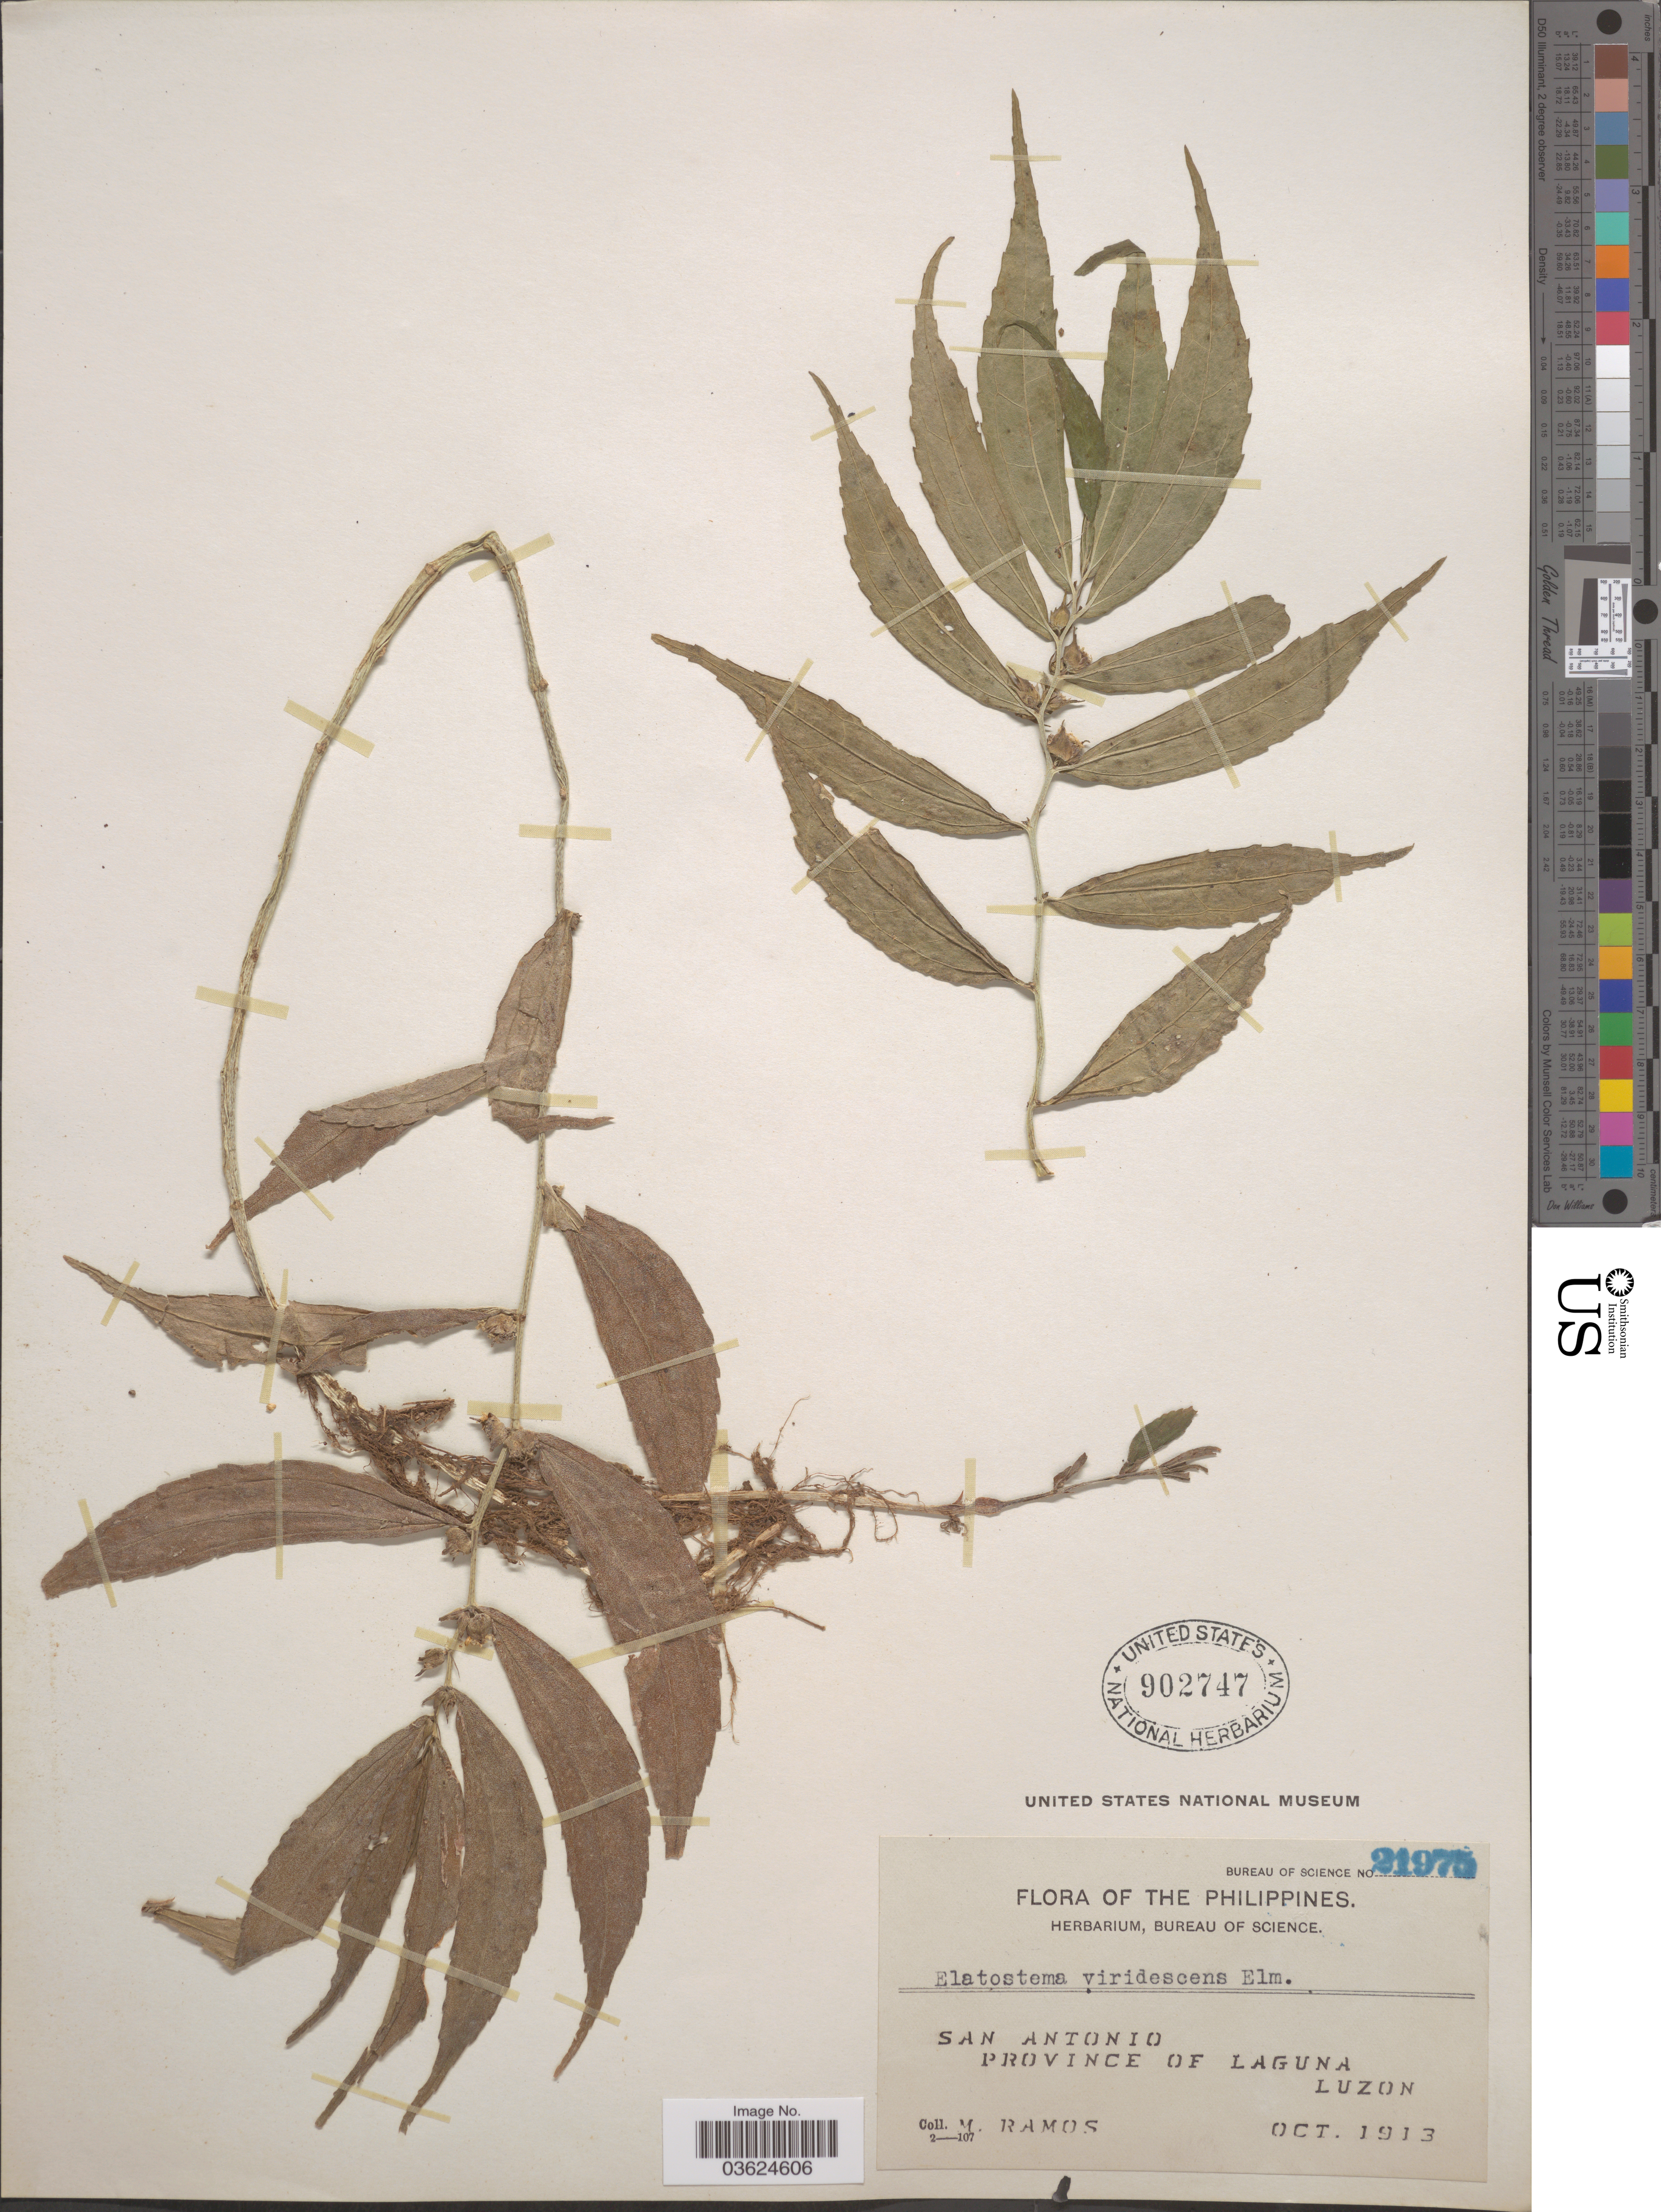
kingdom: Plantae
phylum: Tracheophyta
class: Magnoliopsida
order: Rosales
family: Urticaceae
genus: Elatostema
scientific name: Elatostema viridescens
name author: Elmer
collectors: M. Ramos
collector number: Bureau of Science 21975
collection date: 1913-10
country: Philippines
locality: San Antonio. Province of Laguna. Luzon.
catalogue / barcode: US 902747